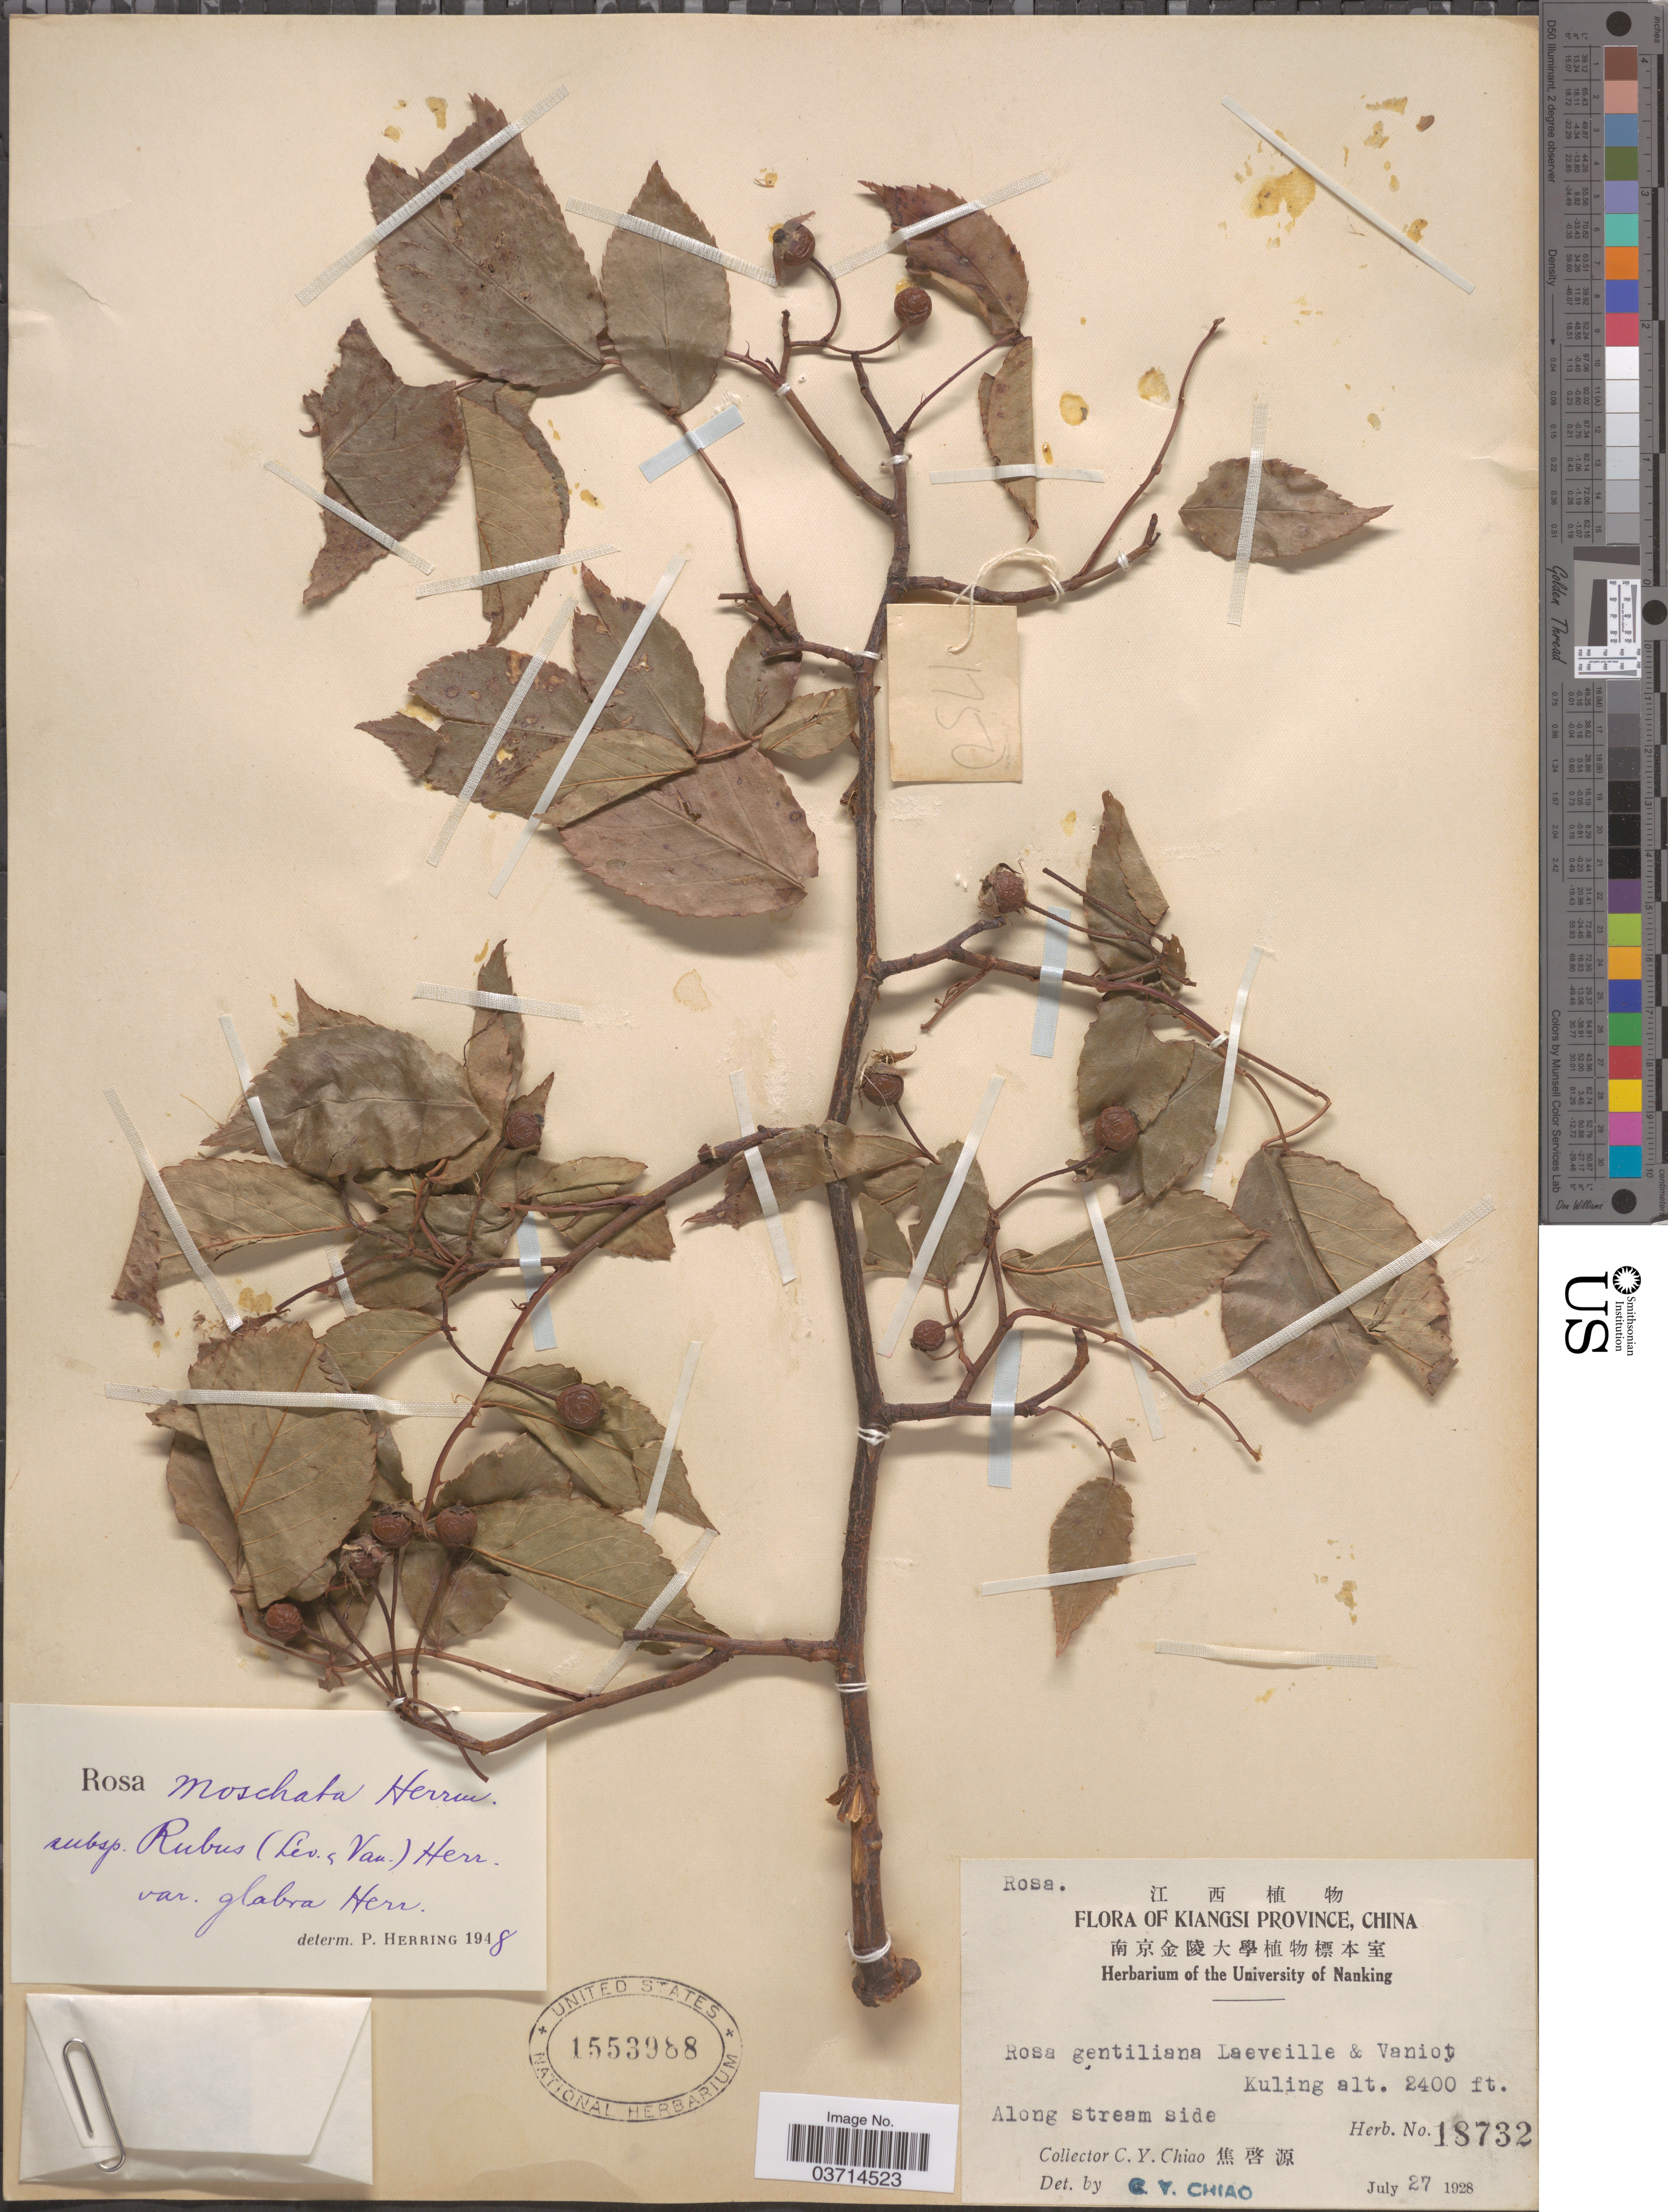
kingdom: Plantae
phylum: Tracheophyta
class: Magnoliopsida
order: Rosales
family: Rosaceae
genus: Rosa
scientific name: Rosa rubus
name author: H. Lév. & Vaniot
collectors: C. Y. Chiao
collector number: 18732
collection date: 1928-07-27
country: China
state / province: Jiangxi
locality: Kiangsi Province. Kuling.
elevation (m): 732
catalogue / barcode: US 1553988